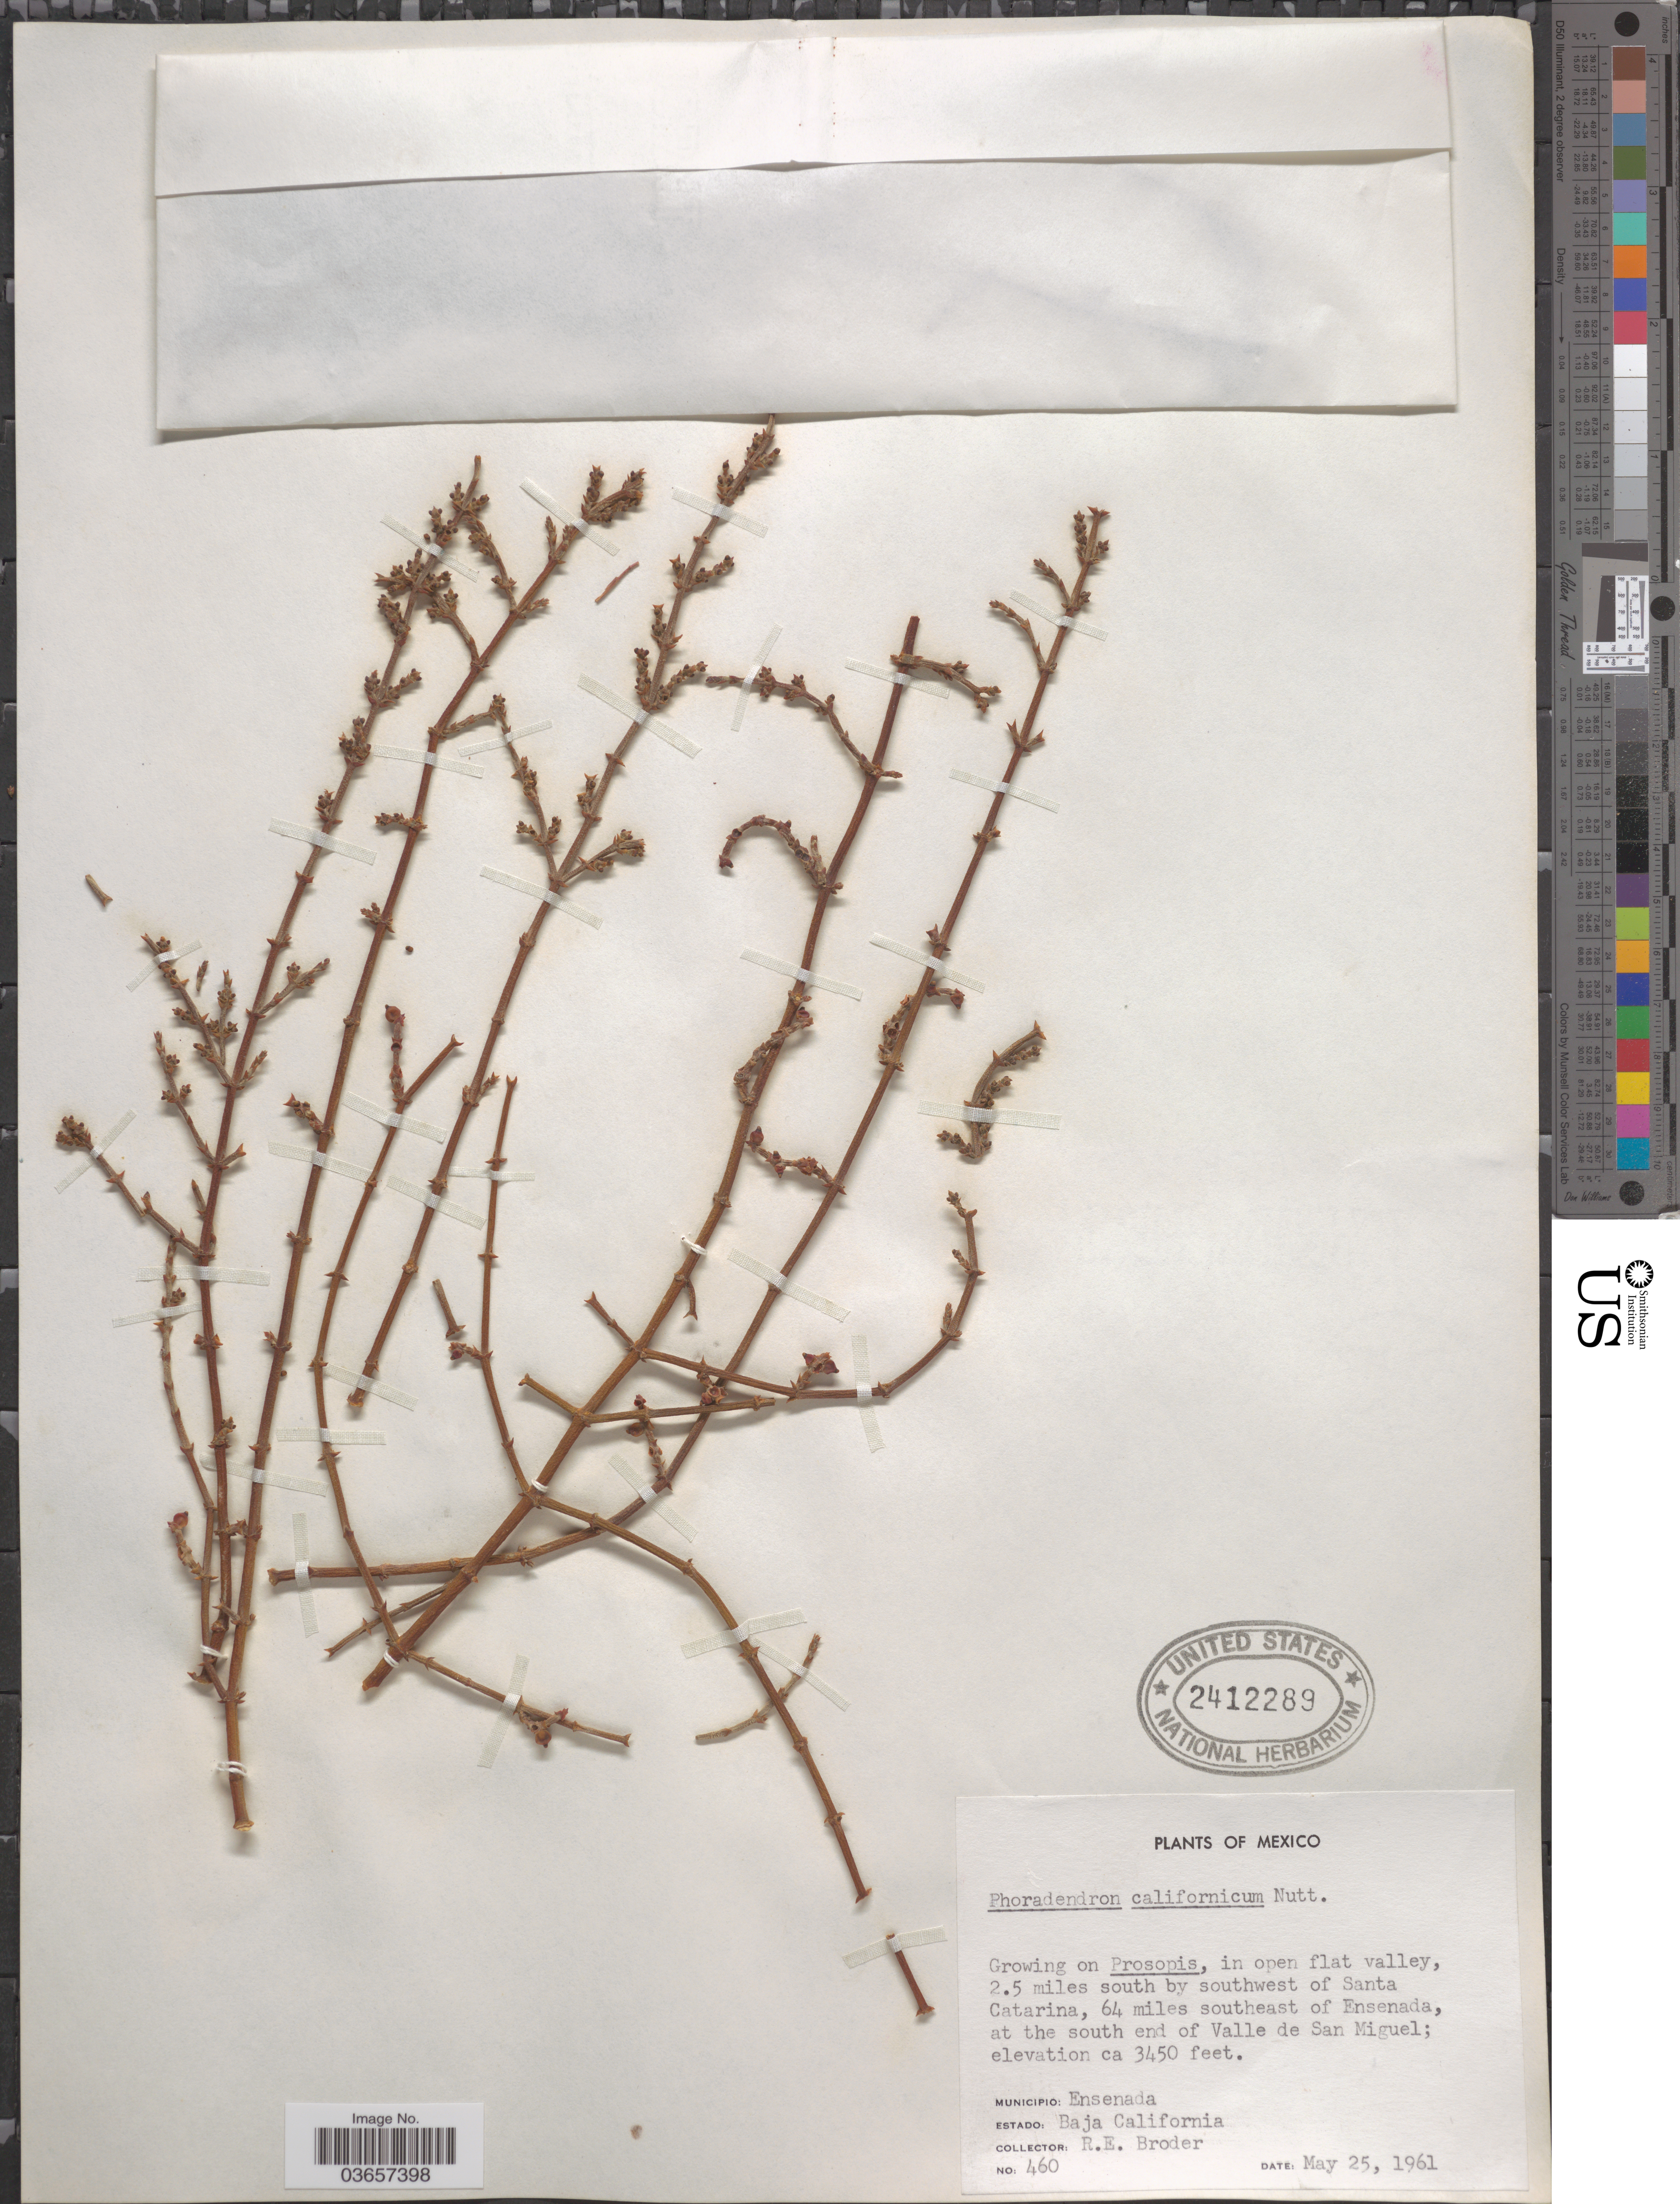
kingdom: Plantae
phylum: Tracheophyta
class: Magnoliopsida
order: Santalales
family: Viscaceae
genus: Phoradendron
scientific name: Phoradendron californicum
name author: Nutt.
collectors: R. Broder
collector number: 460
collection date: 1961-05-25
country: Mexico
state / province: Baja California Norte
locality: In open flat valley, 2.5 miles south by southwest of Santa Catarina, 64 miles southeast of Ensenada, at the south end of Valle de San Miguel. Municipio: Ensenada.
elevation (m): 1052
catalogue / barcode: US 2412289